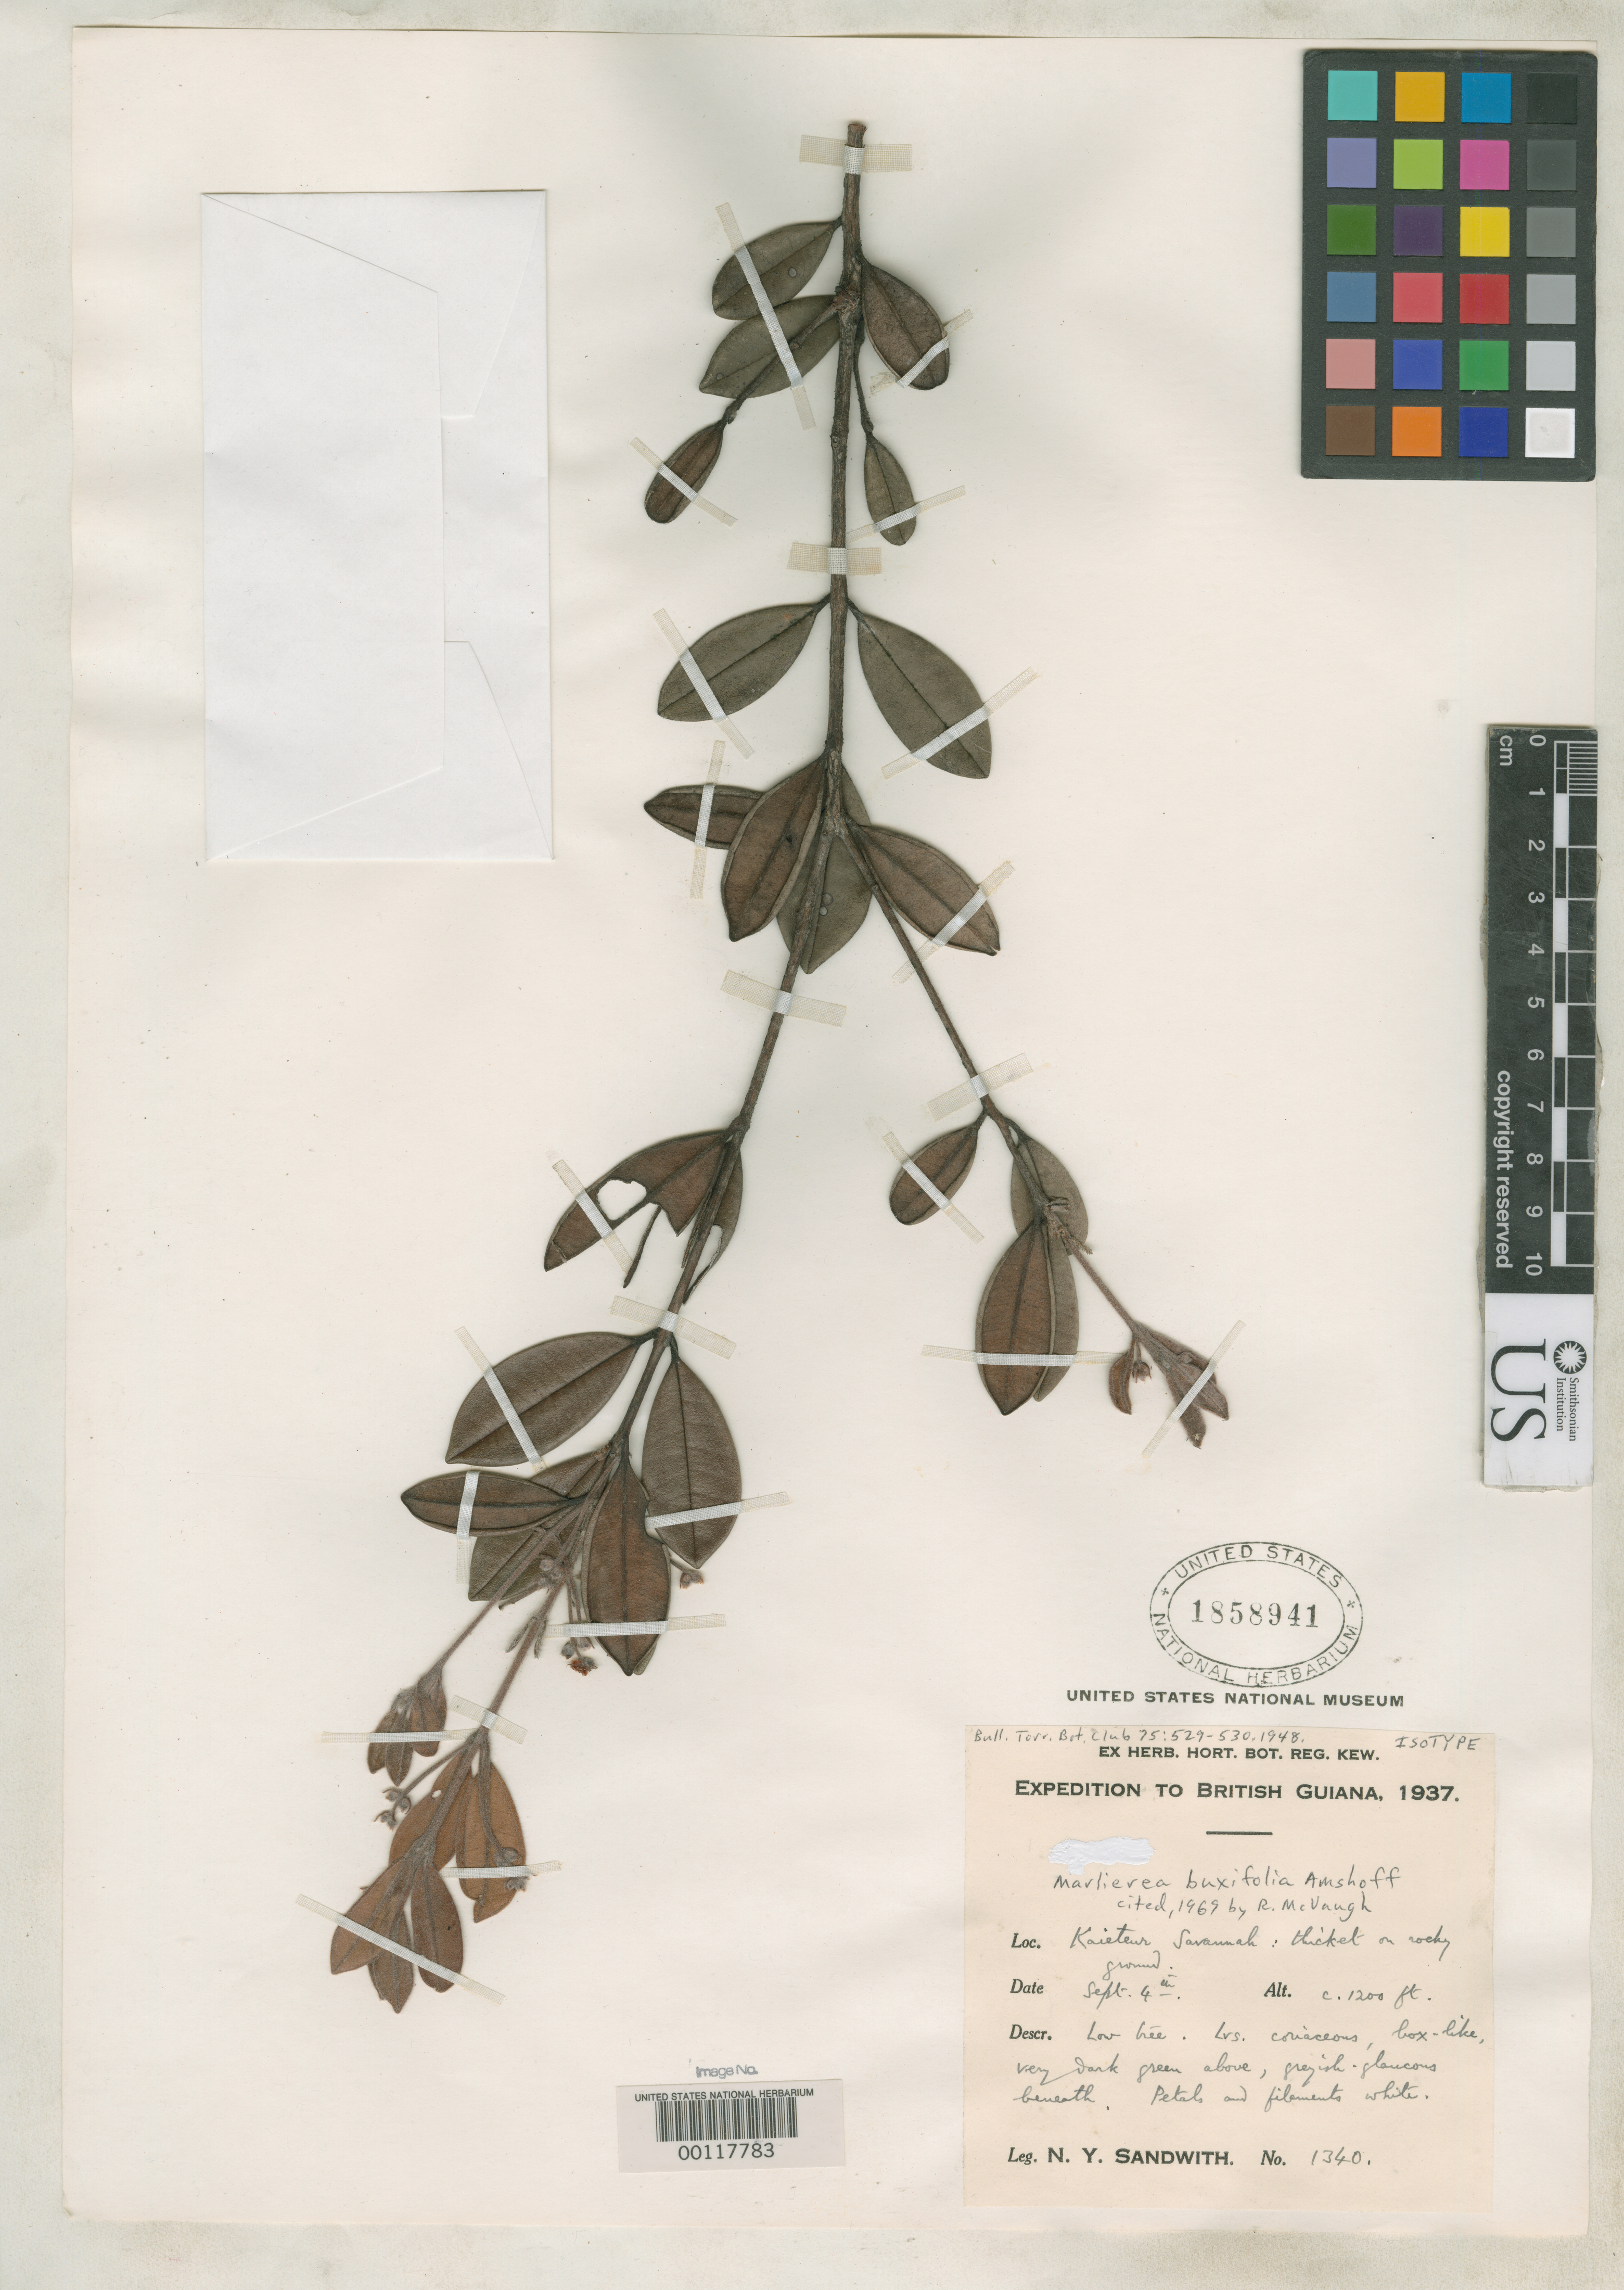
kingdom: Plantae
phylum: Tracheophyta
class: Magnoliopsida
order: Myrtales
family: Myrtaceae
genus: Marlierea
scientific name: Marlierea buxifolia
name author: Amshoff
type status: Isotype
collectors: N. Y. Sandwith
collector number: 1340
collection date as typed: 04 Sep 1937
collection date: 1937-09-04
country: Guyana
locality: Kaieteur Savannah; alt. 1200 Ft.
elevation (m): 366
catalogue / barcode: US 1858941